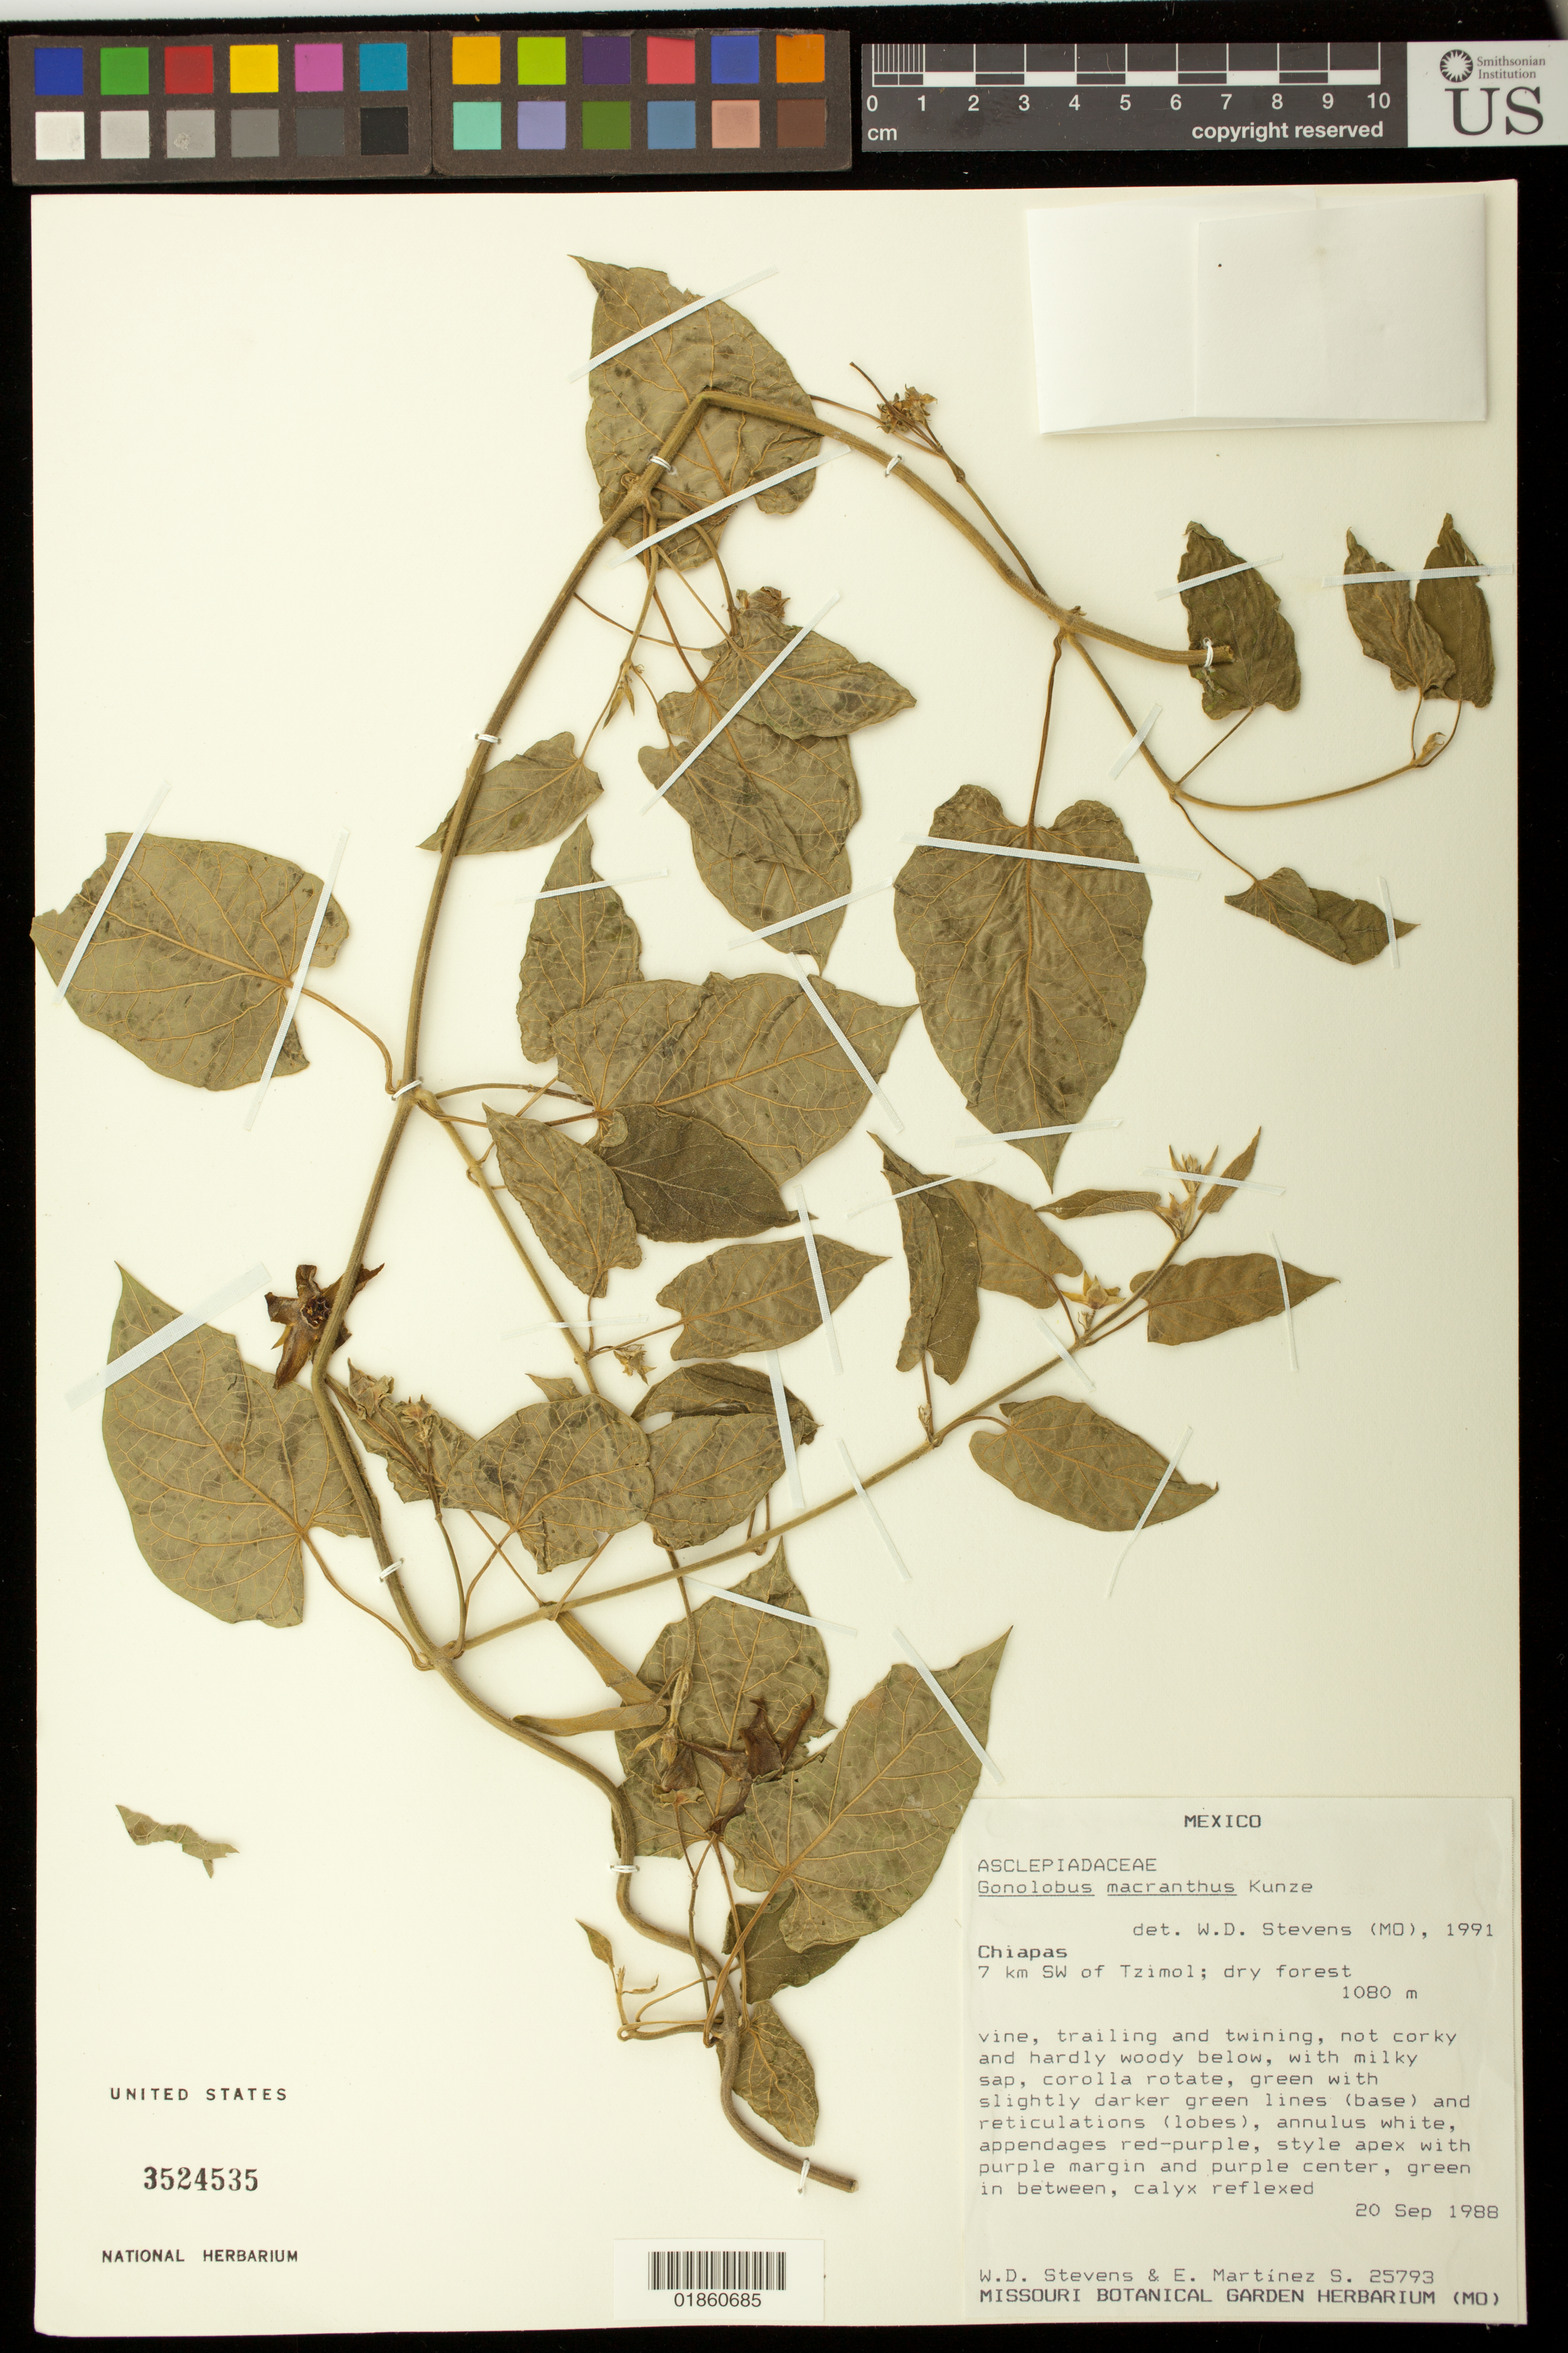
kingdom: Plantae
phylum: Tracheophyta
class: Magnoliopsida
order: Gentianales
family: Apocynaceae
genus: Gonolobus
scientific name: Gonolobus macranthus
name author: Kunze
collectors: W. D. Stevens & E. M. Martínez S.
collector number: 25793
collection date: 1988-09-20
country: Mexico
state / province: Chiapas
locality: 7 km SW of Tzimol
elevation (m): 1080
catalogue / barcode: US 3524535